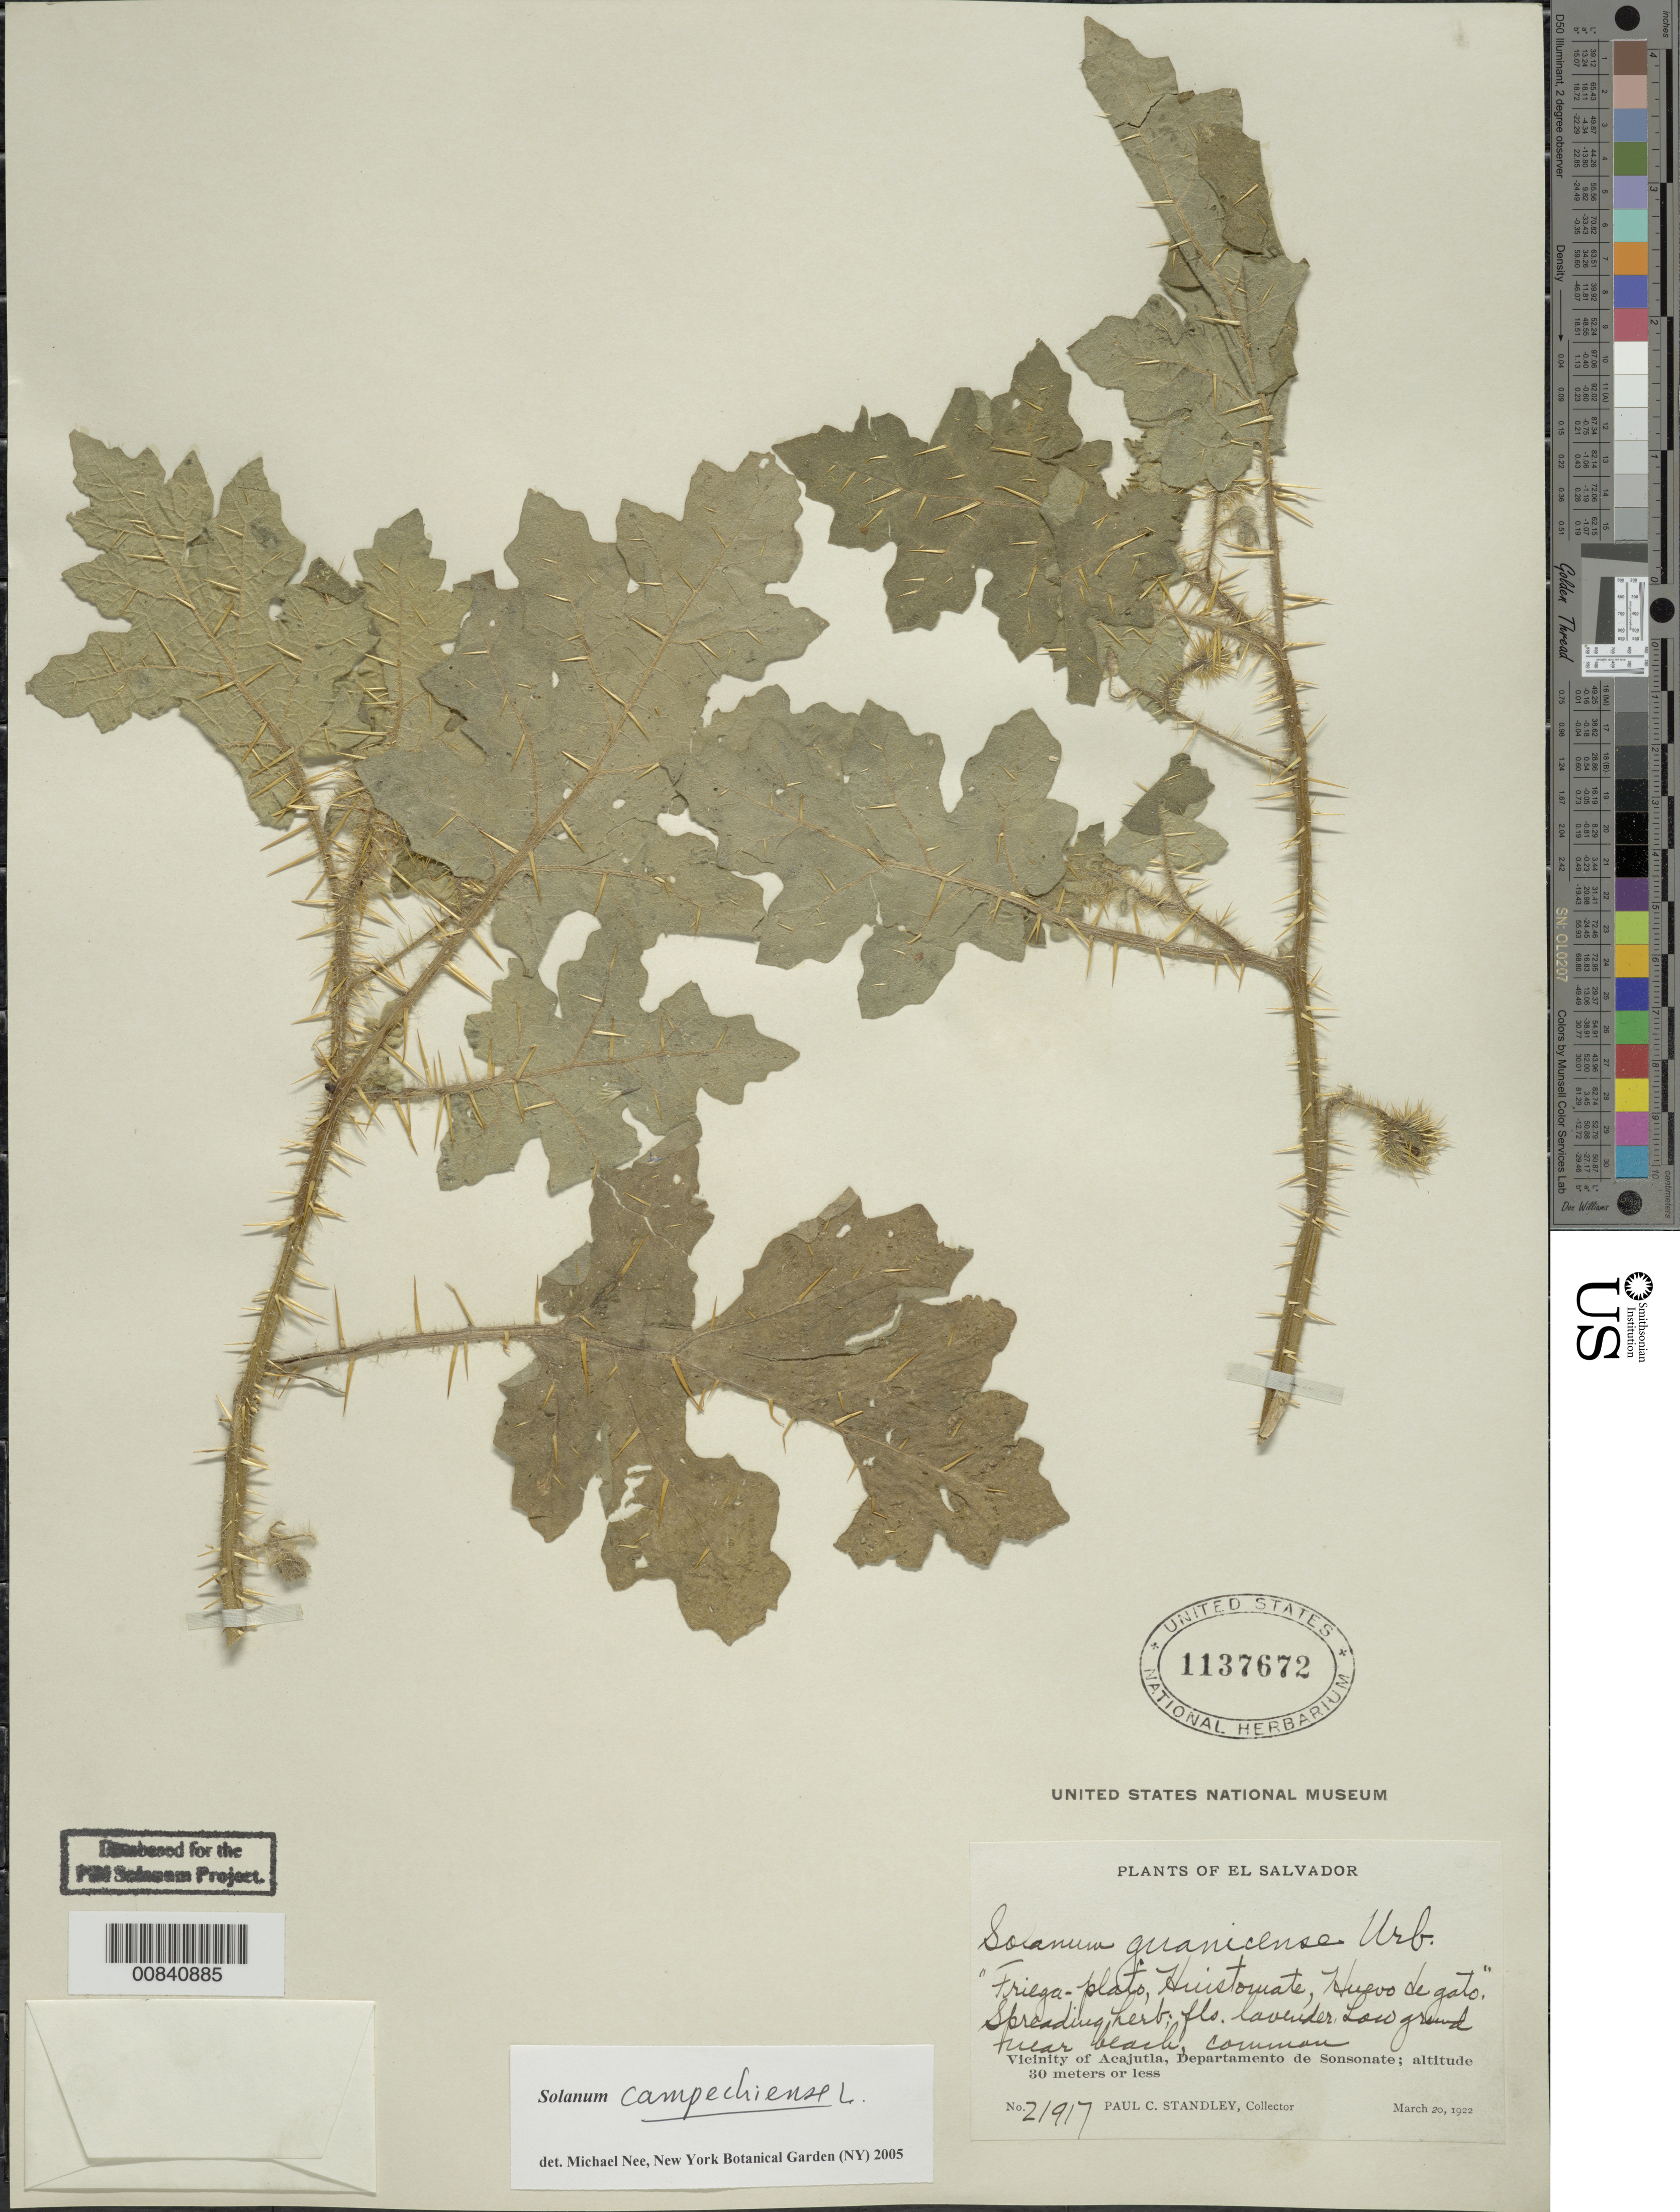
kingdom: Plantae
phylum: Tracheophyta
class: Magnoliopsida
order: Solanales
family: Solanaceae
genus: Solanum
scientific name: Solanum campechiense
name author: L.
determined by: Nee, Michael H.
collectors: P. C. Standley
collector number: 21917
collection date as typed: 20 Feb 1922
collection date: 1922-02-20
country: El Salvador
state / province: Sonsonate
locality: Vicinity of Acajutla.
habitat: Low ground, near beach.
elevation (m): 30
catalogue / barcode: US 1137672